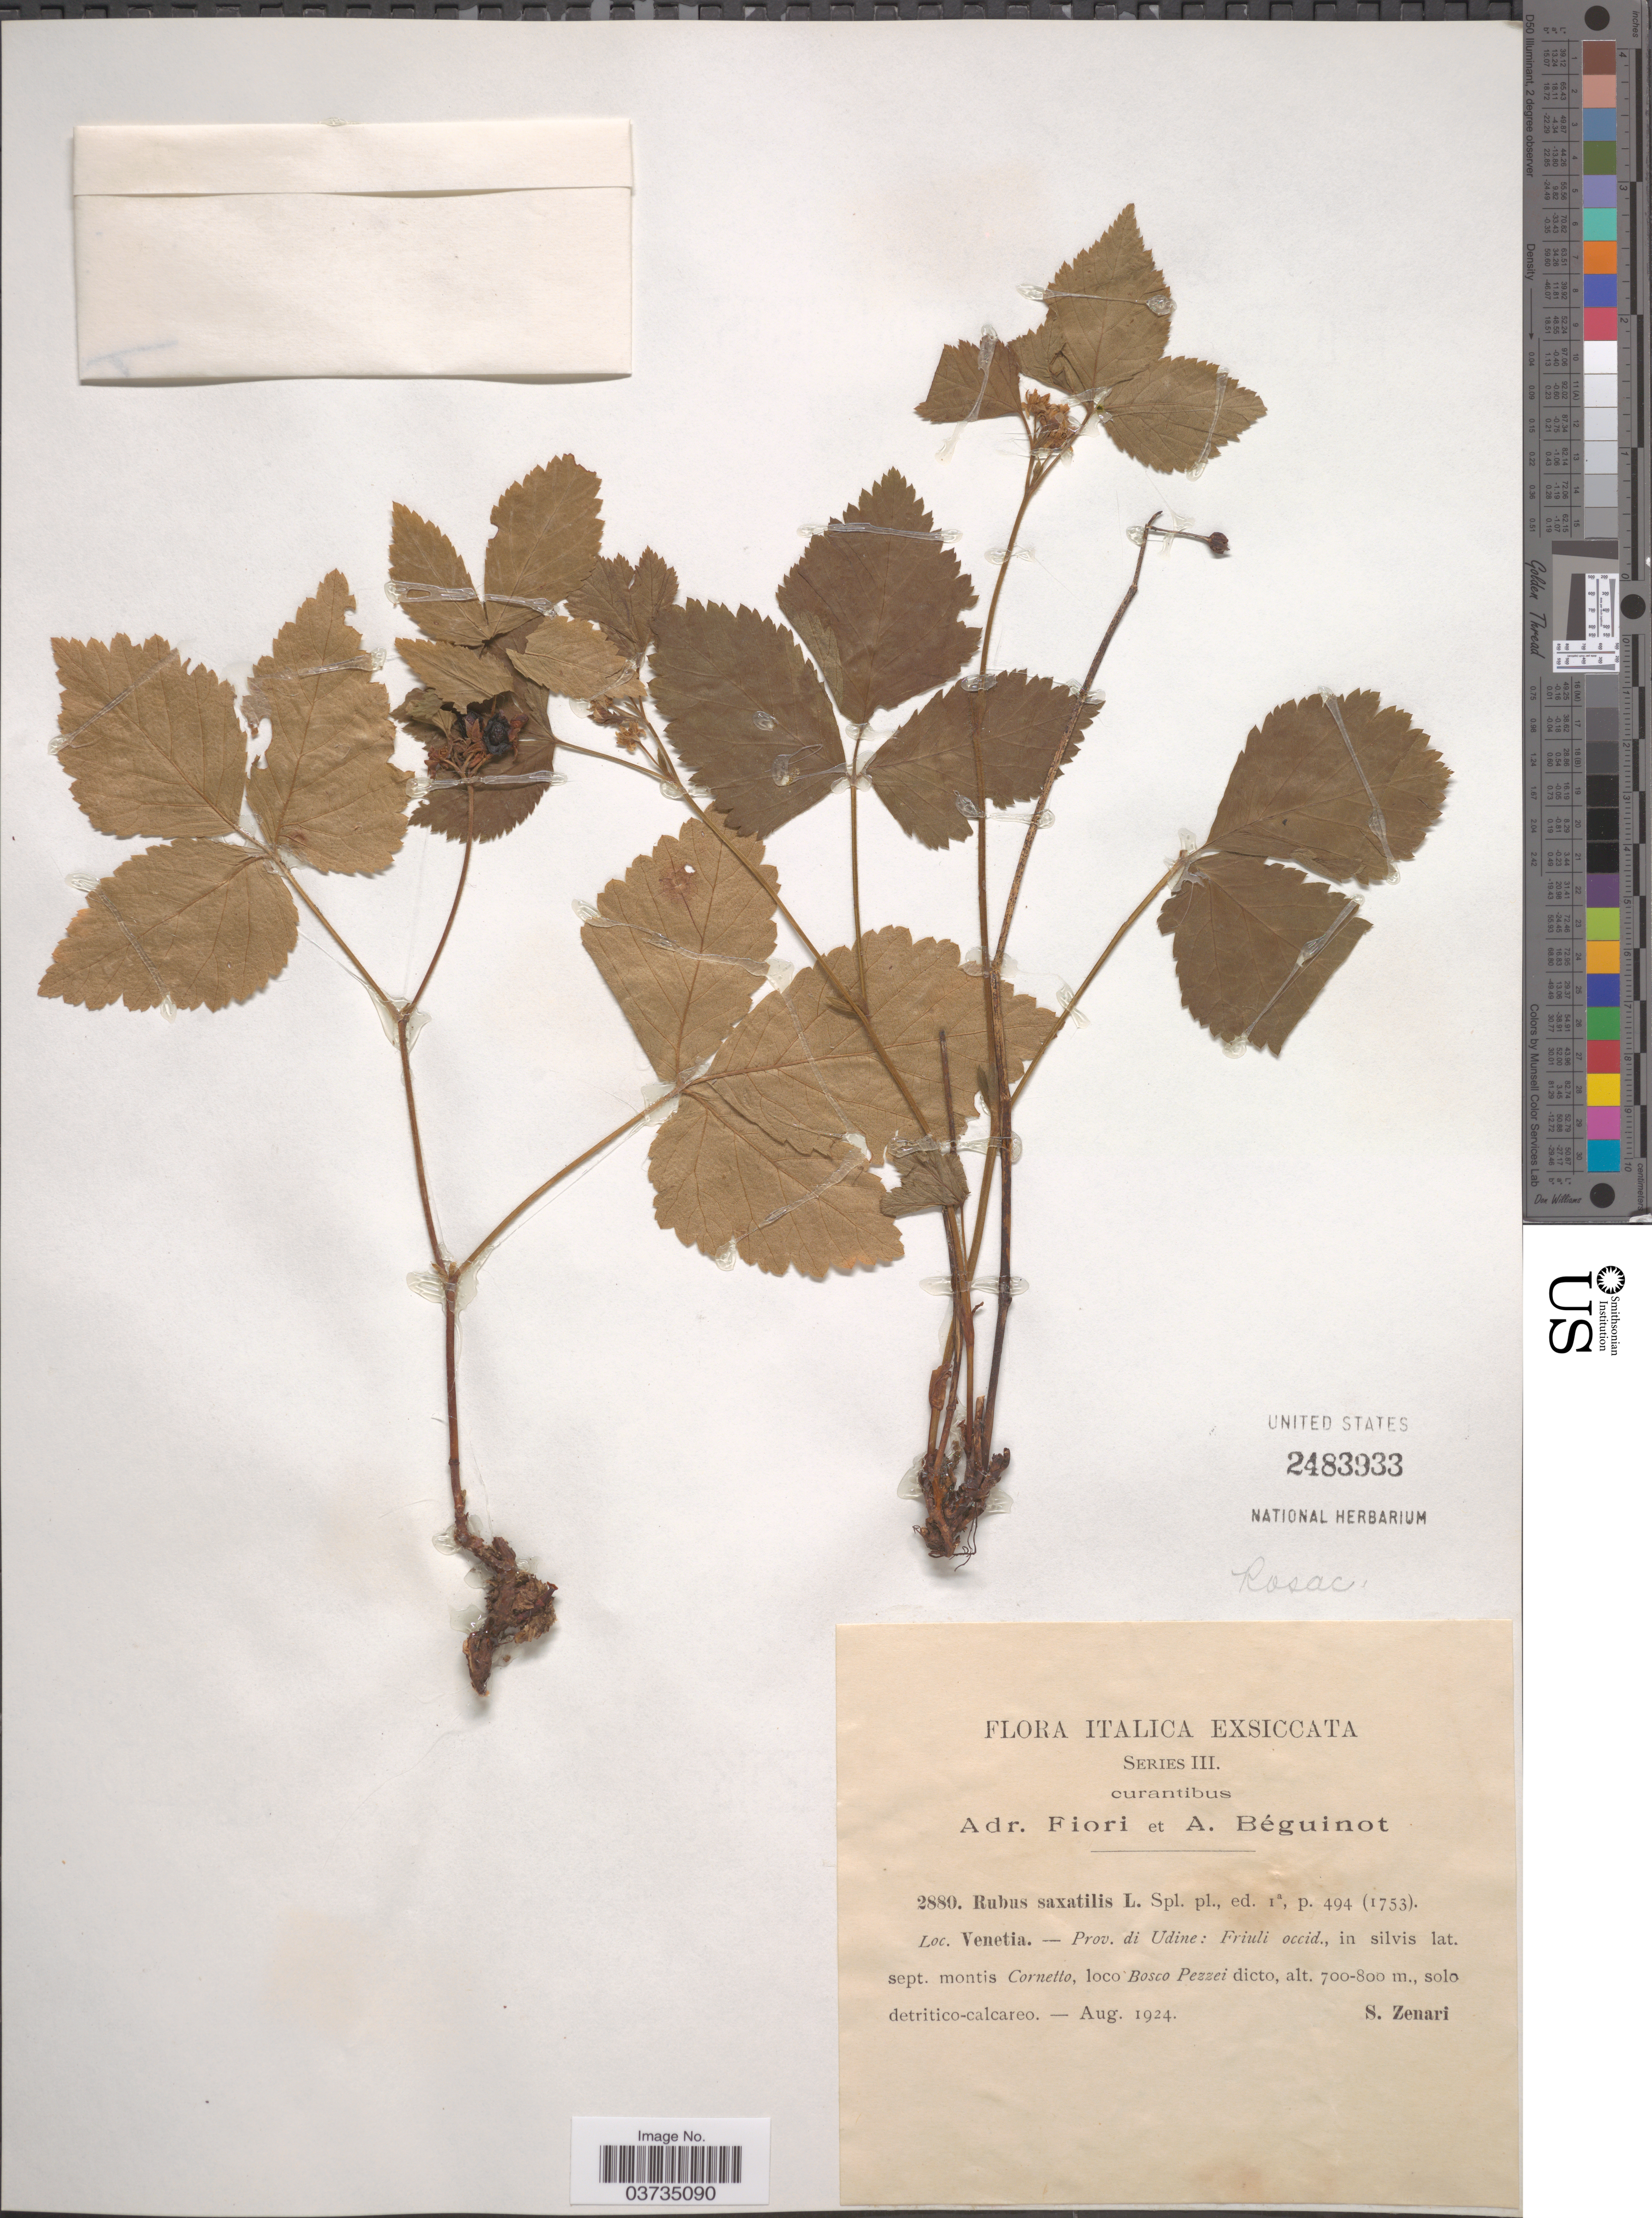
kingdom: Plantae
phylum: Tracheophyta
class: Magnoliopsida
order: Rosales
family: Rosaceae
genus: Rubus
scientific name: Rubus saxatilis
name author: L.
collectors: S. Zenari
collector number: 2880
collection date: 1924-08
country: Italy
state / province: Veneto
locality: Venetia. Prov. di Udine: Friuli occid., in silvis lat. sept. montis Cornetto, loco Bosco Pezzei dicto.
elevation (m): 700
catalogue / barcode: US 2483933